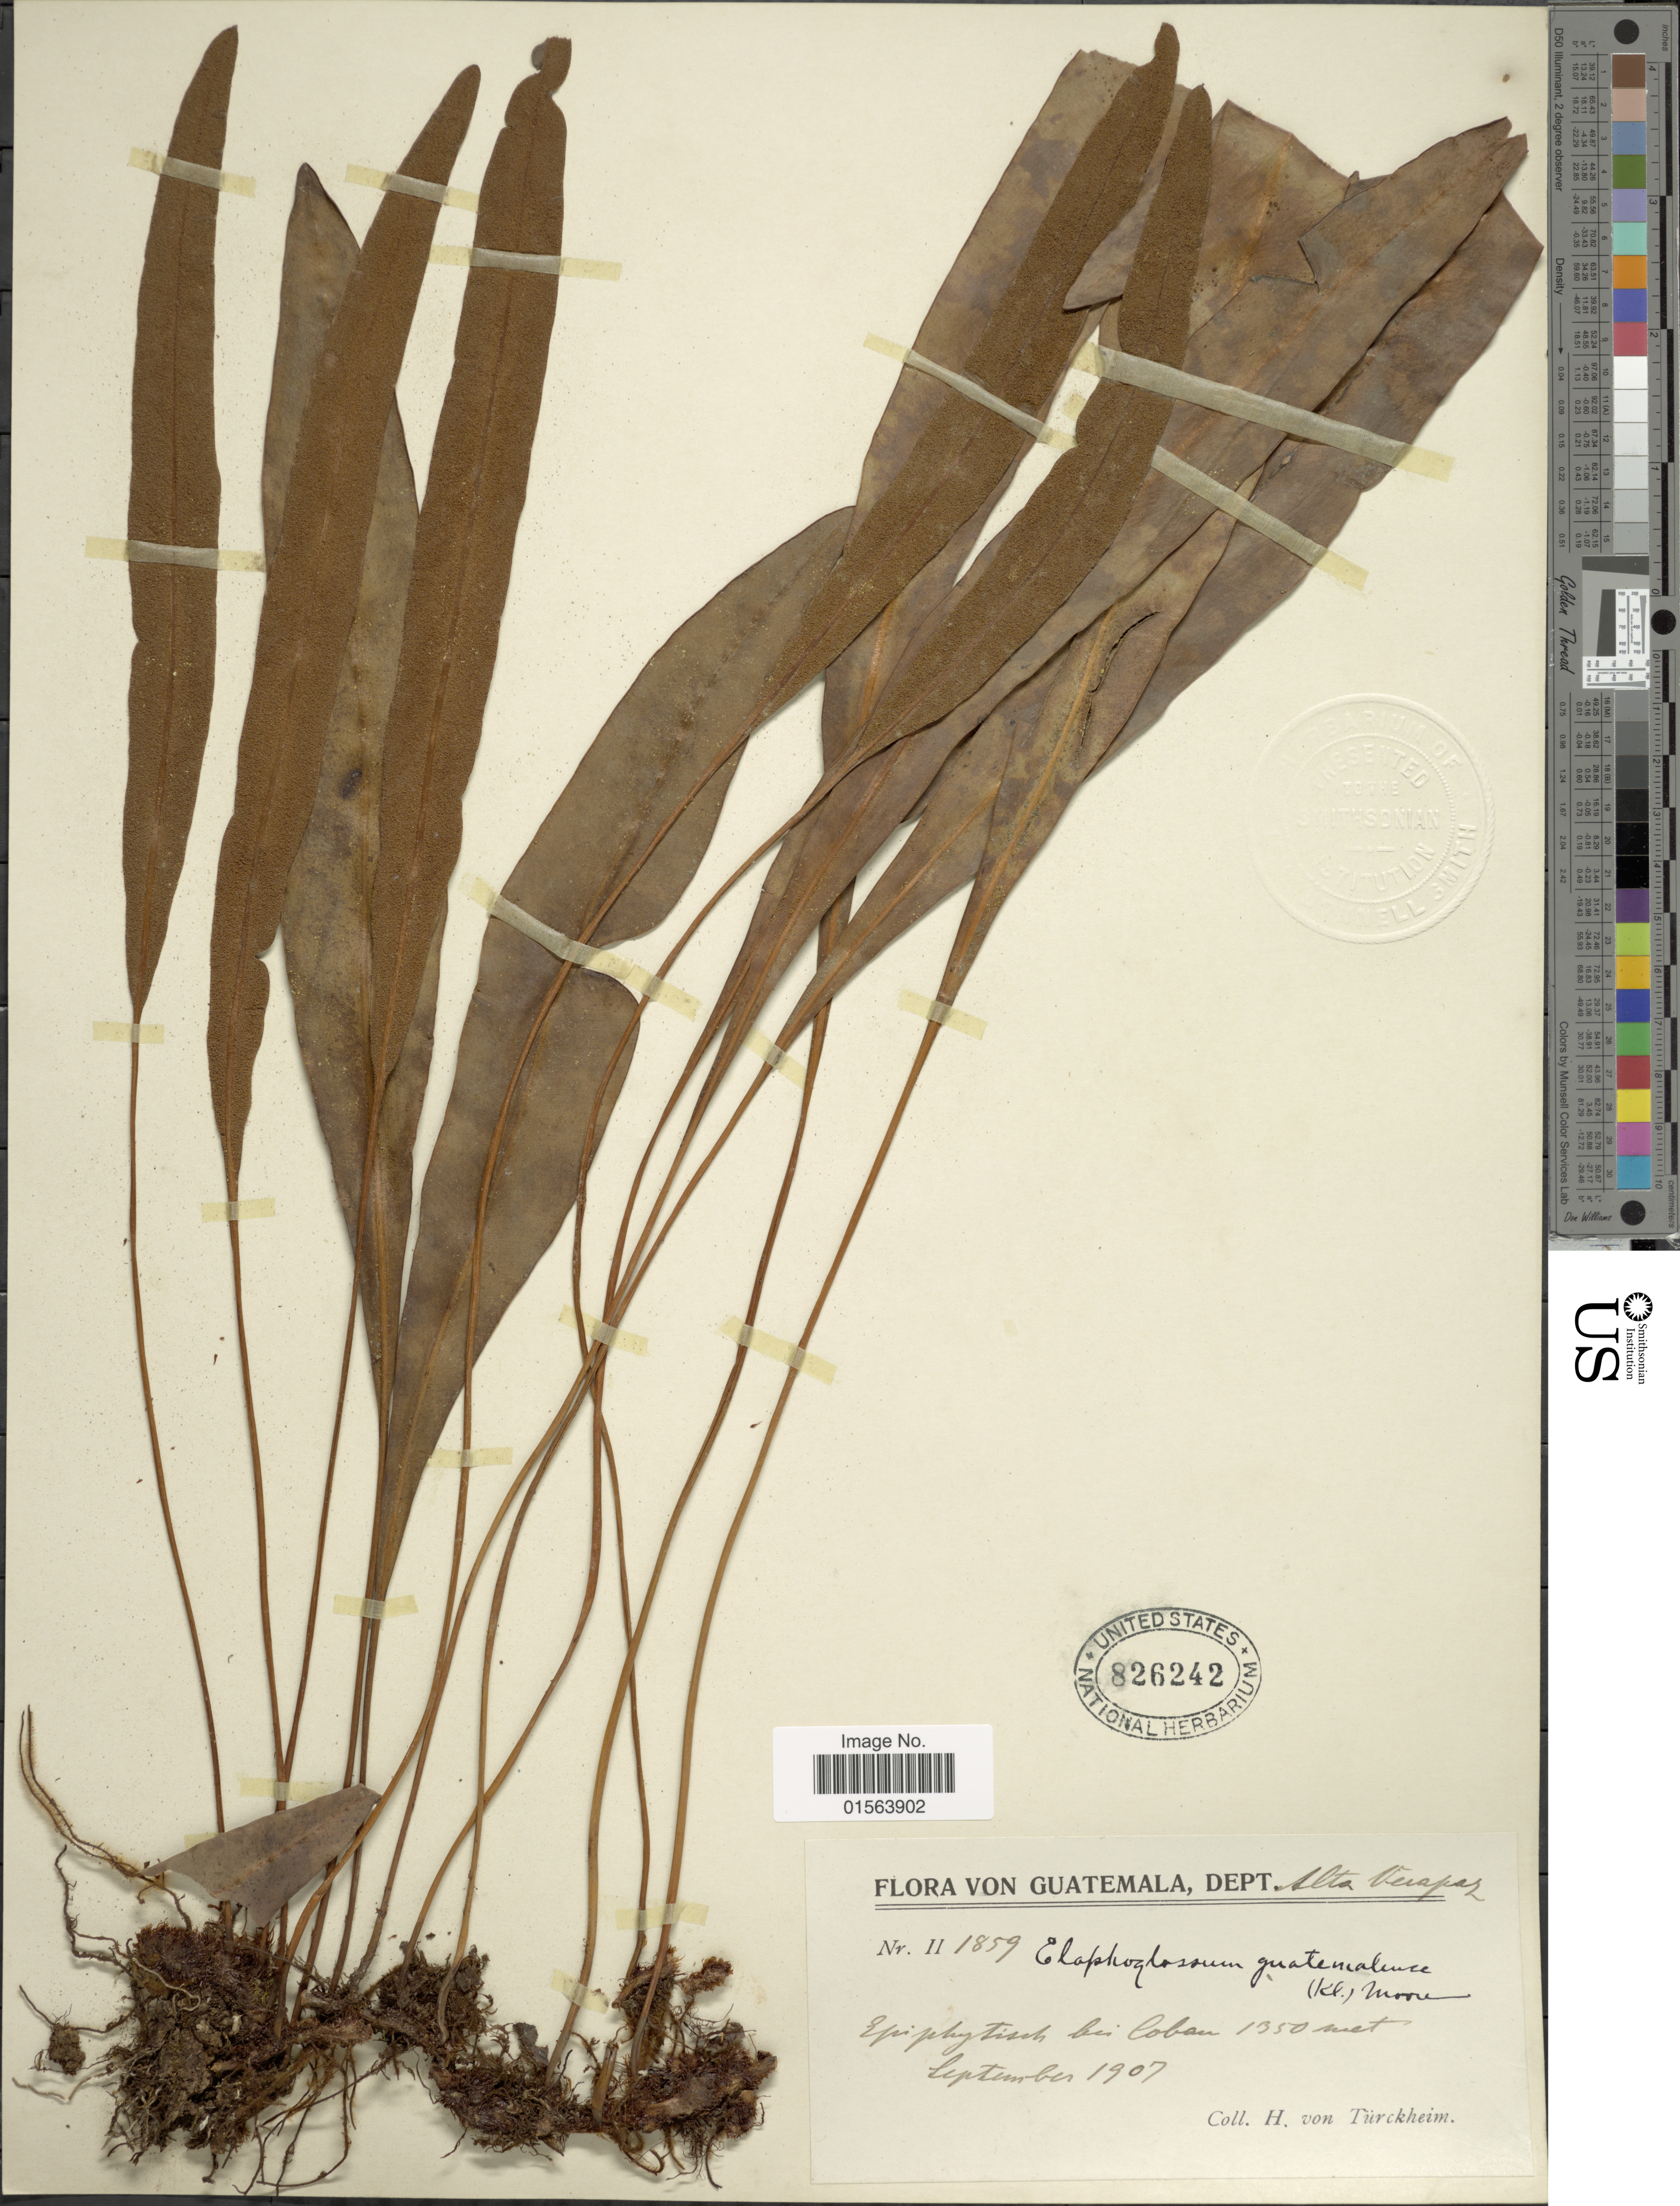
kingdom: Plantae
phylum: Tracheophyta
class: Polypodiopsida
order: Polypodiales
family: Dryopteridaceae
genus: Elaphoglossum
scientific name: Elaphoglossum guatemalense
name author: (Klotzsch) T. Moore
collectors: H. von Türckheim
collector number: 2/1859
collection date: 1907-09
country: Guatemala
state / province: Alta Verapaz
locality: Dept. Alta Verapaz, Coban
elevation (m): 1350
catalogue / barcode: US 826242